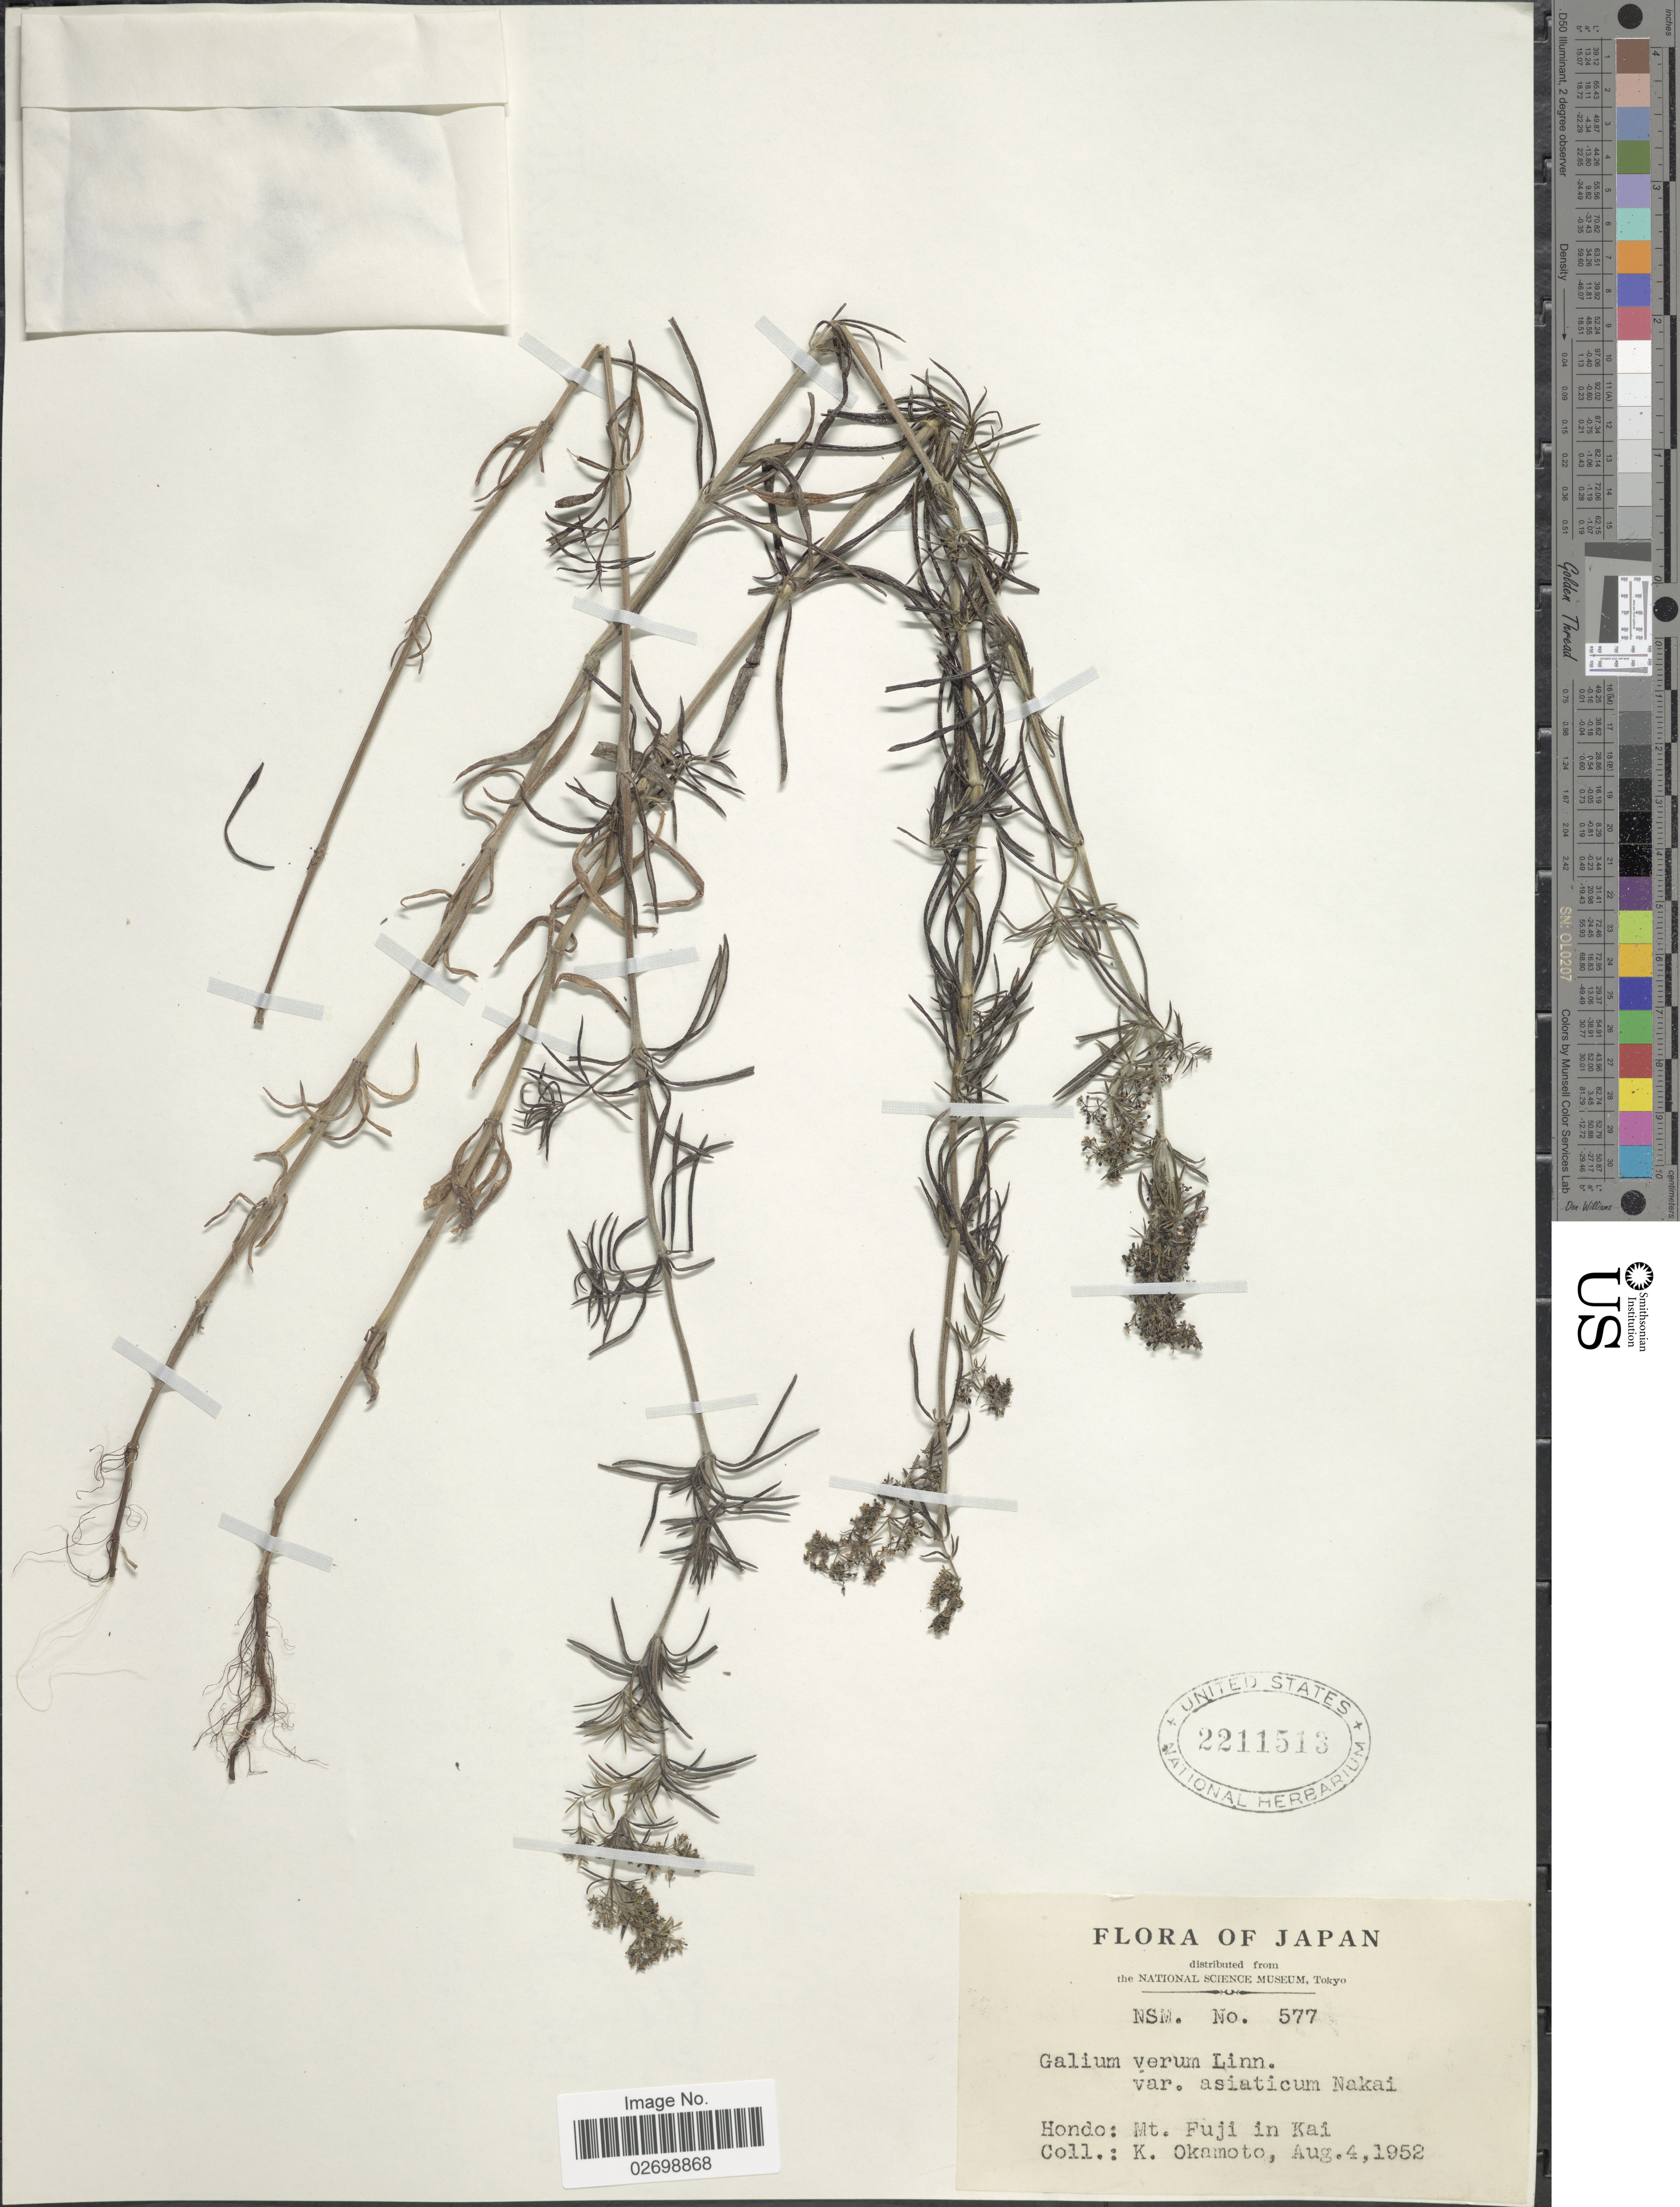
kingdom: Plantae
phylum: Tracheophyta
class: Magnoliopsida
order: Gentianales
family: Rubiaceae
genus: Galium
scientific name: Galium verum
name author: L.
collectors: K. Okamoto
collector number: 577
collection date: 1952-08-04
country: Japan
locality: Hondo: Mt. Fuji in Kai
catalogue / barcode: US 2211513